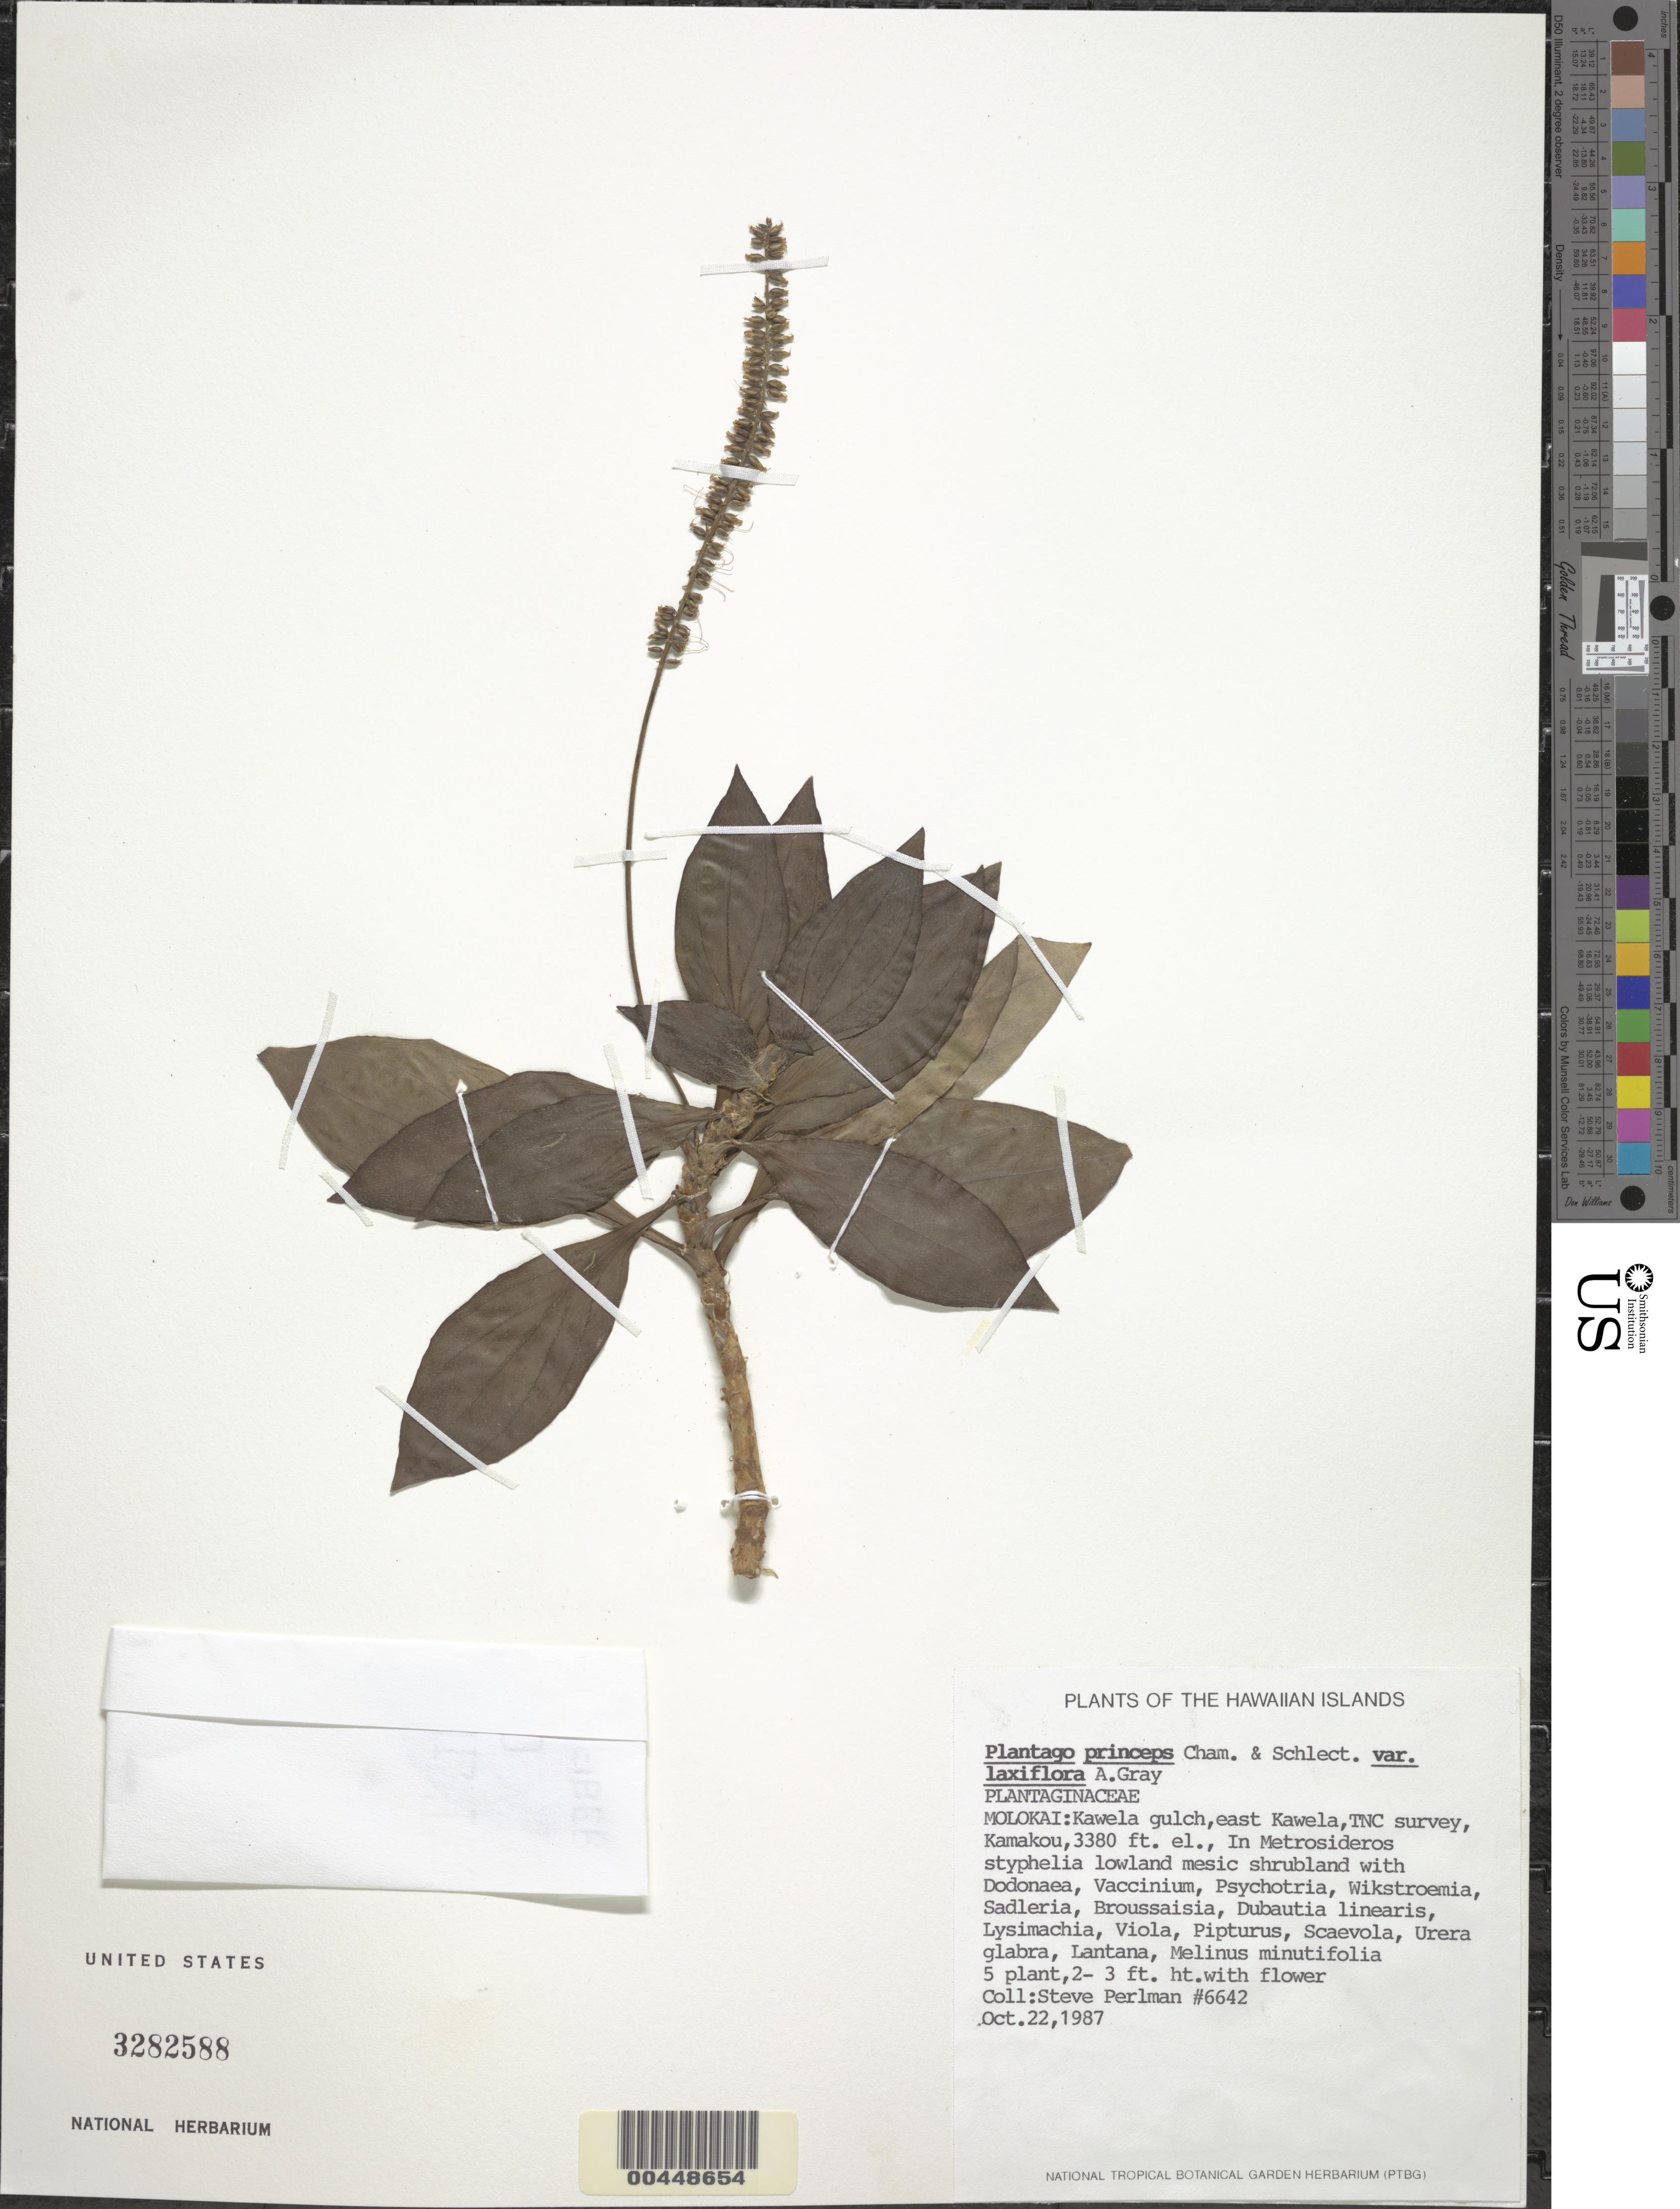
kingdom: Plantae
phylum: Tracheophyta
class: Magnoliopsida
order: Lamiales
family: Plantaginaceae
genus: Plantago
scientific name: Plantago princeps var. laxifolia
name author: A. Gray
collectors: S. P. Perlman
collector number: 6642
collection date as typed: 22 Oct 1987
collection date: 1987-10-22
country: United States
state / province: Hawaii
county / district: Maui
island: Moloka'i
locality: Kawela Gulch, E Kaewla, TNC survey, Kamakou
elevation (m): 1030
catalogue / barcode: US 3282588